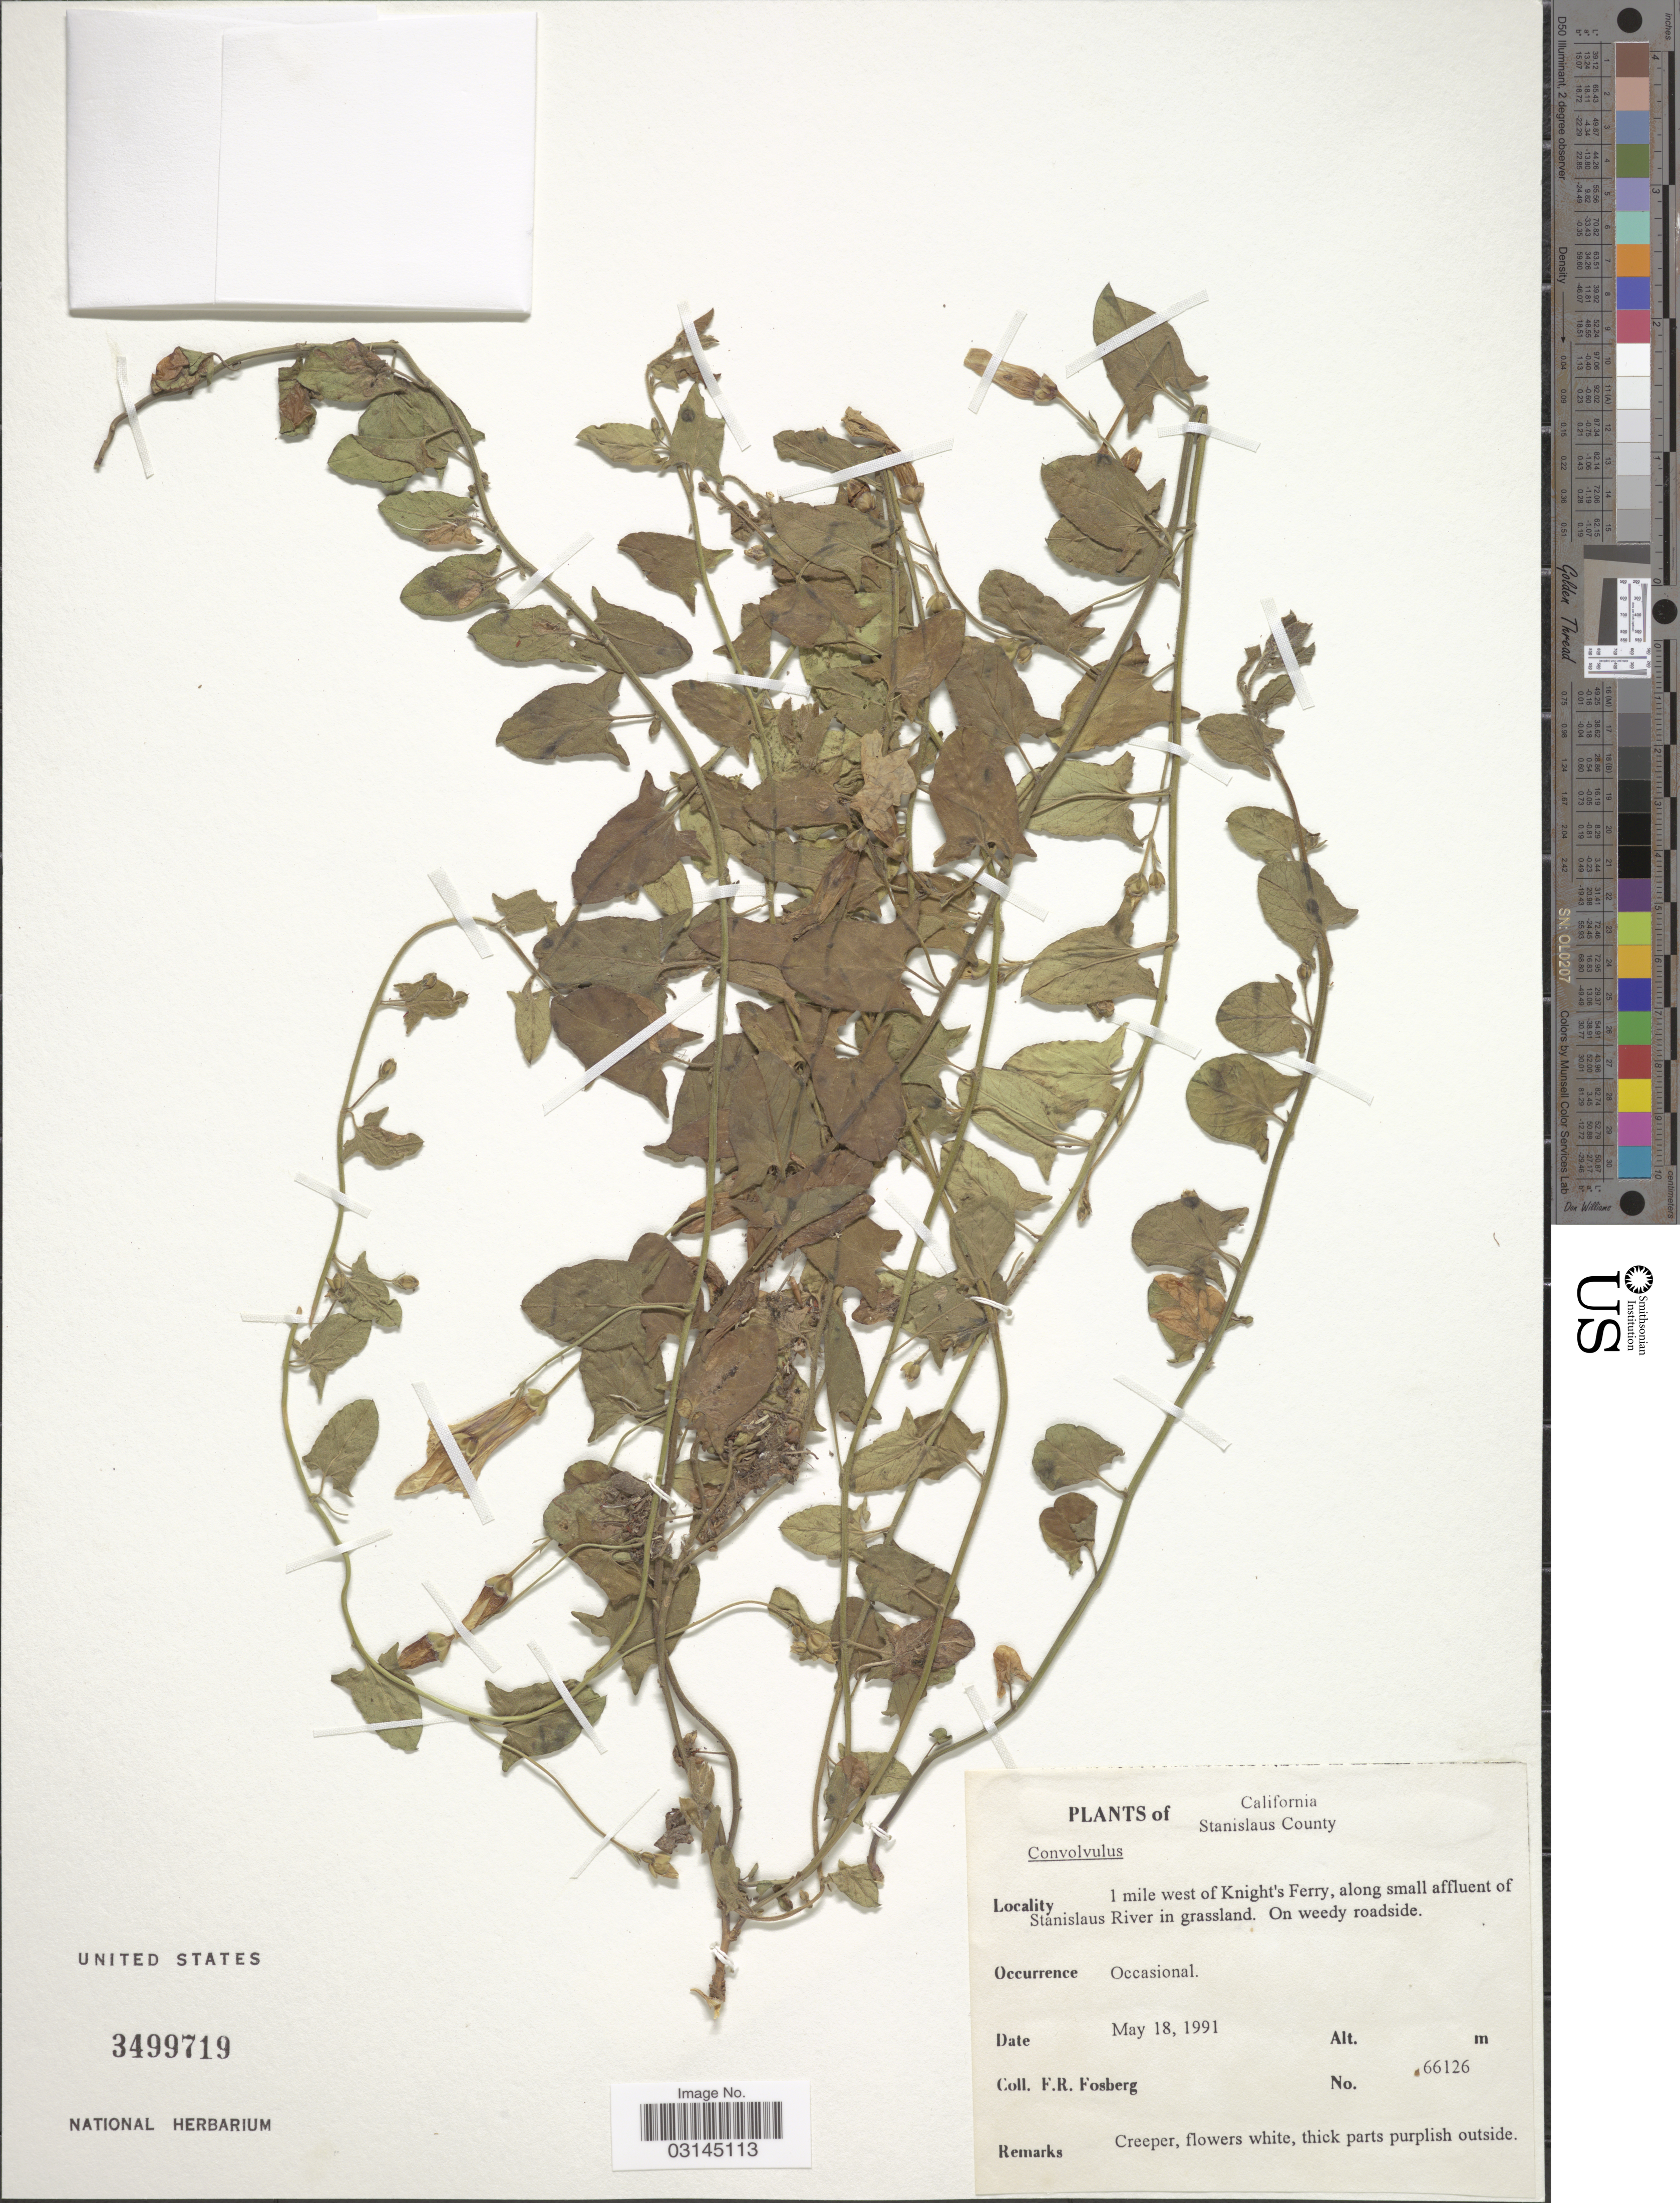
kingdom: Plantae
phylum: Tracheophyta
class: Magnoliopsida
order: Solanales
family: Convolvulaceae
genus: Convolvulus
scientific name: Convolvulus sp.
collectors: F. R. Fosberg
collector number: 66126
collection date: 1991-05-18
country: United States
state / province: California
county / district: Stanislaus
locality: Stanislaus County. 1 mile west of Knight's Ferry, along small affluent of Stanilaus River in grassland.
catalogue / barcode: US 3499719